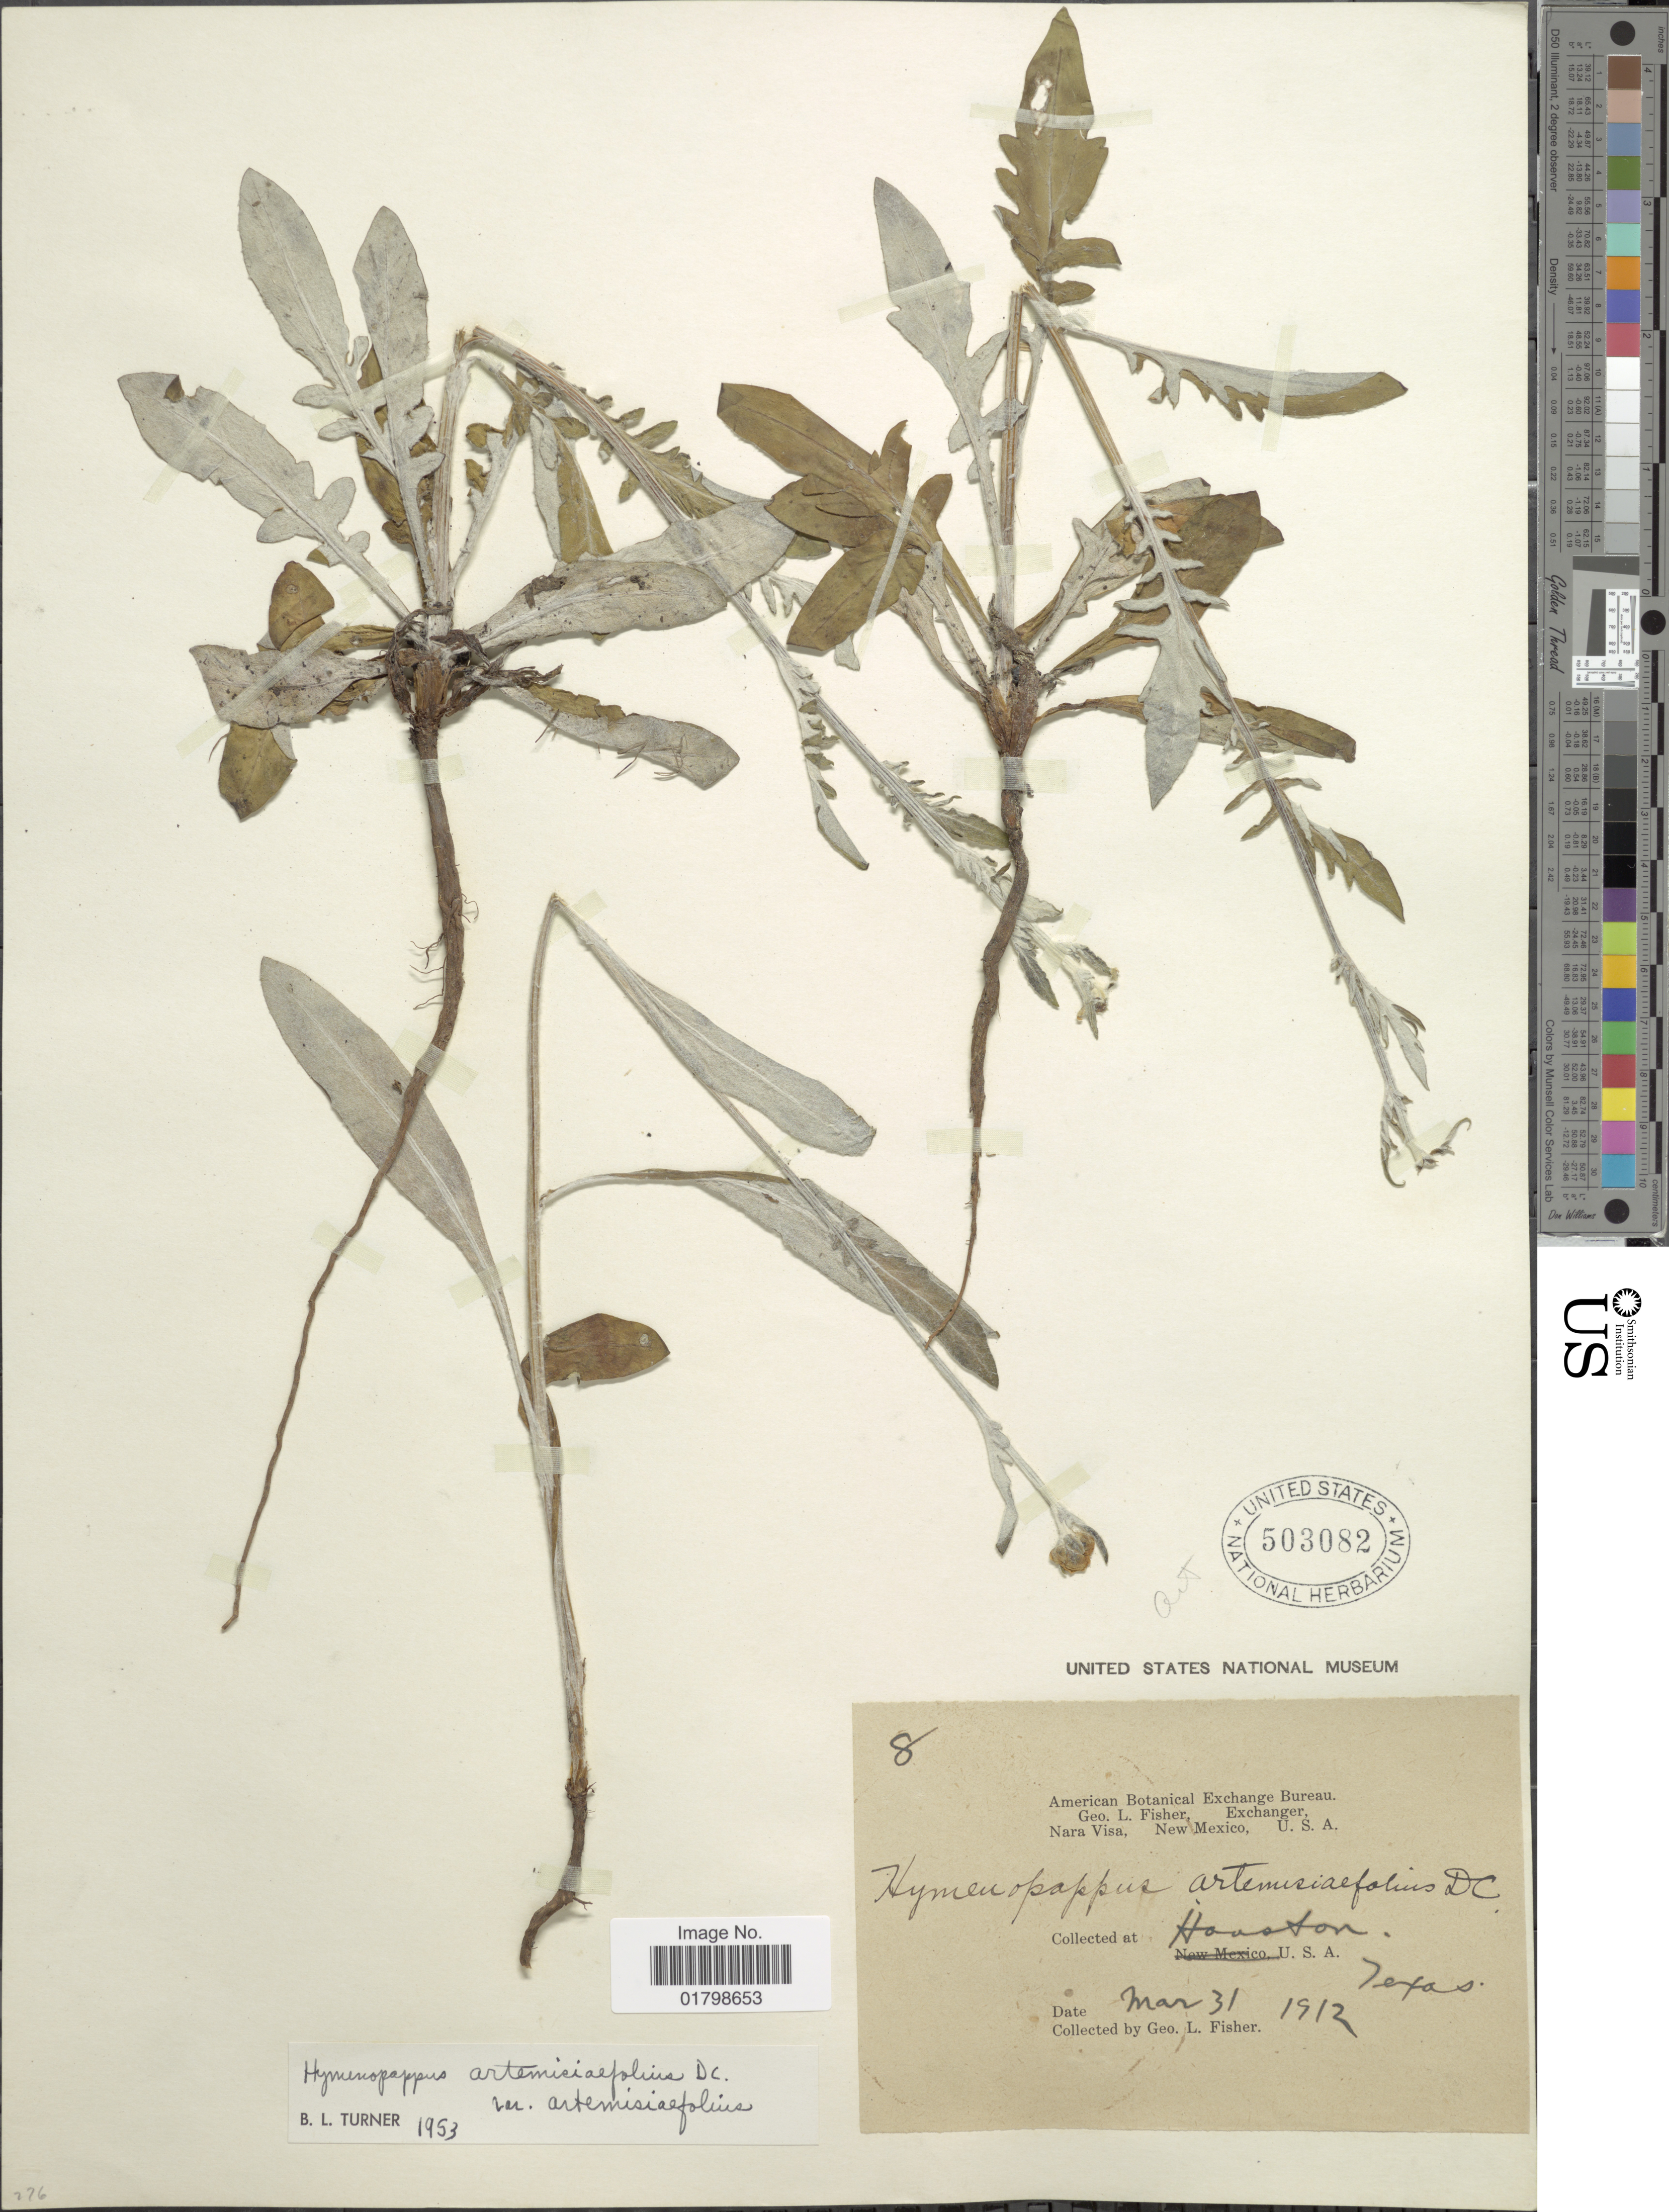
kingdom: Plantae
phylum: Tracheophyta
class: Magnoliopsida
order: Asterales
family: Asteraceae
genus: Hymenopappus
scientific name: Hymenopappus artemisiifolius var. artemisiifolius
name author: DC.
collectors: G. L. Fisher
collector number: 8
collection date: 1912-03-31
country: United States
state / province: Texas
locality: Houston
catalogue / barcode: US 503082